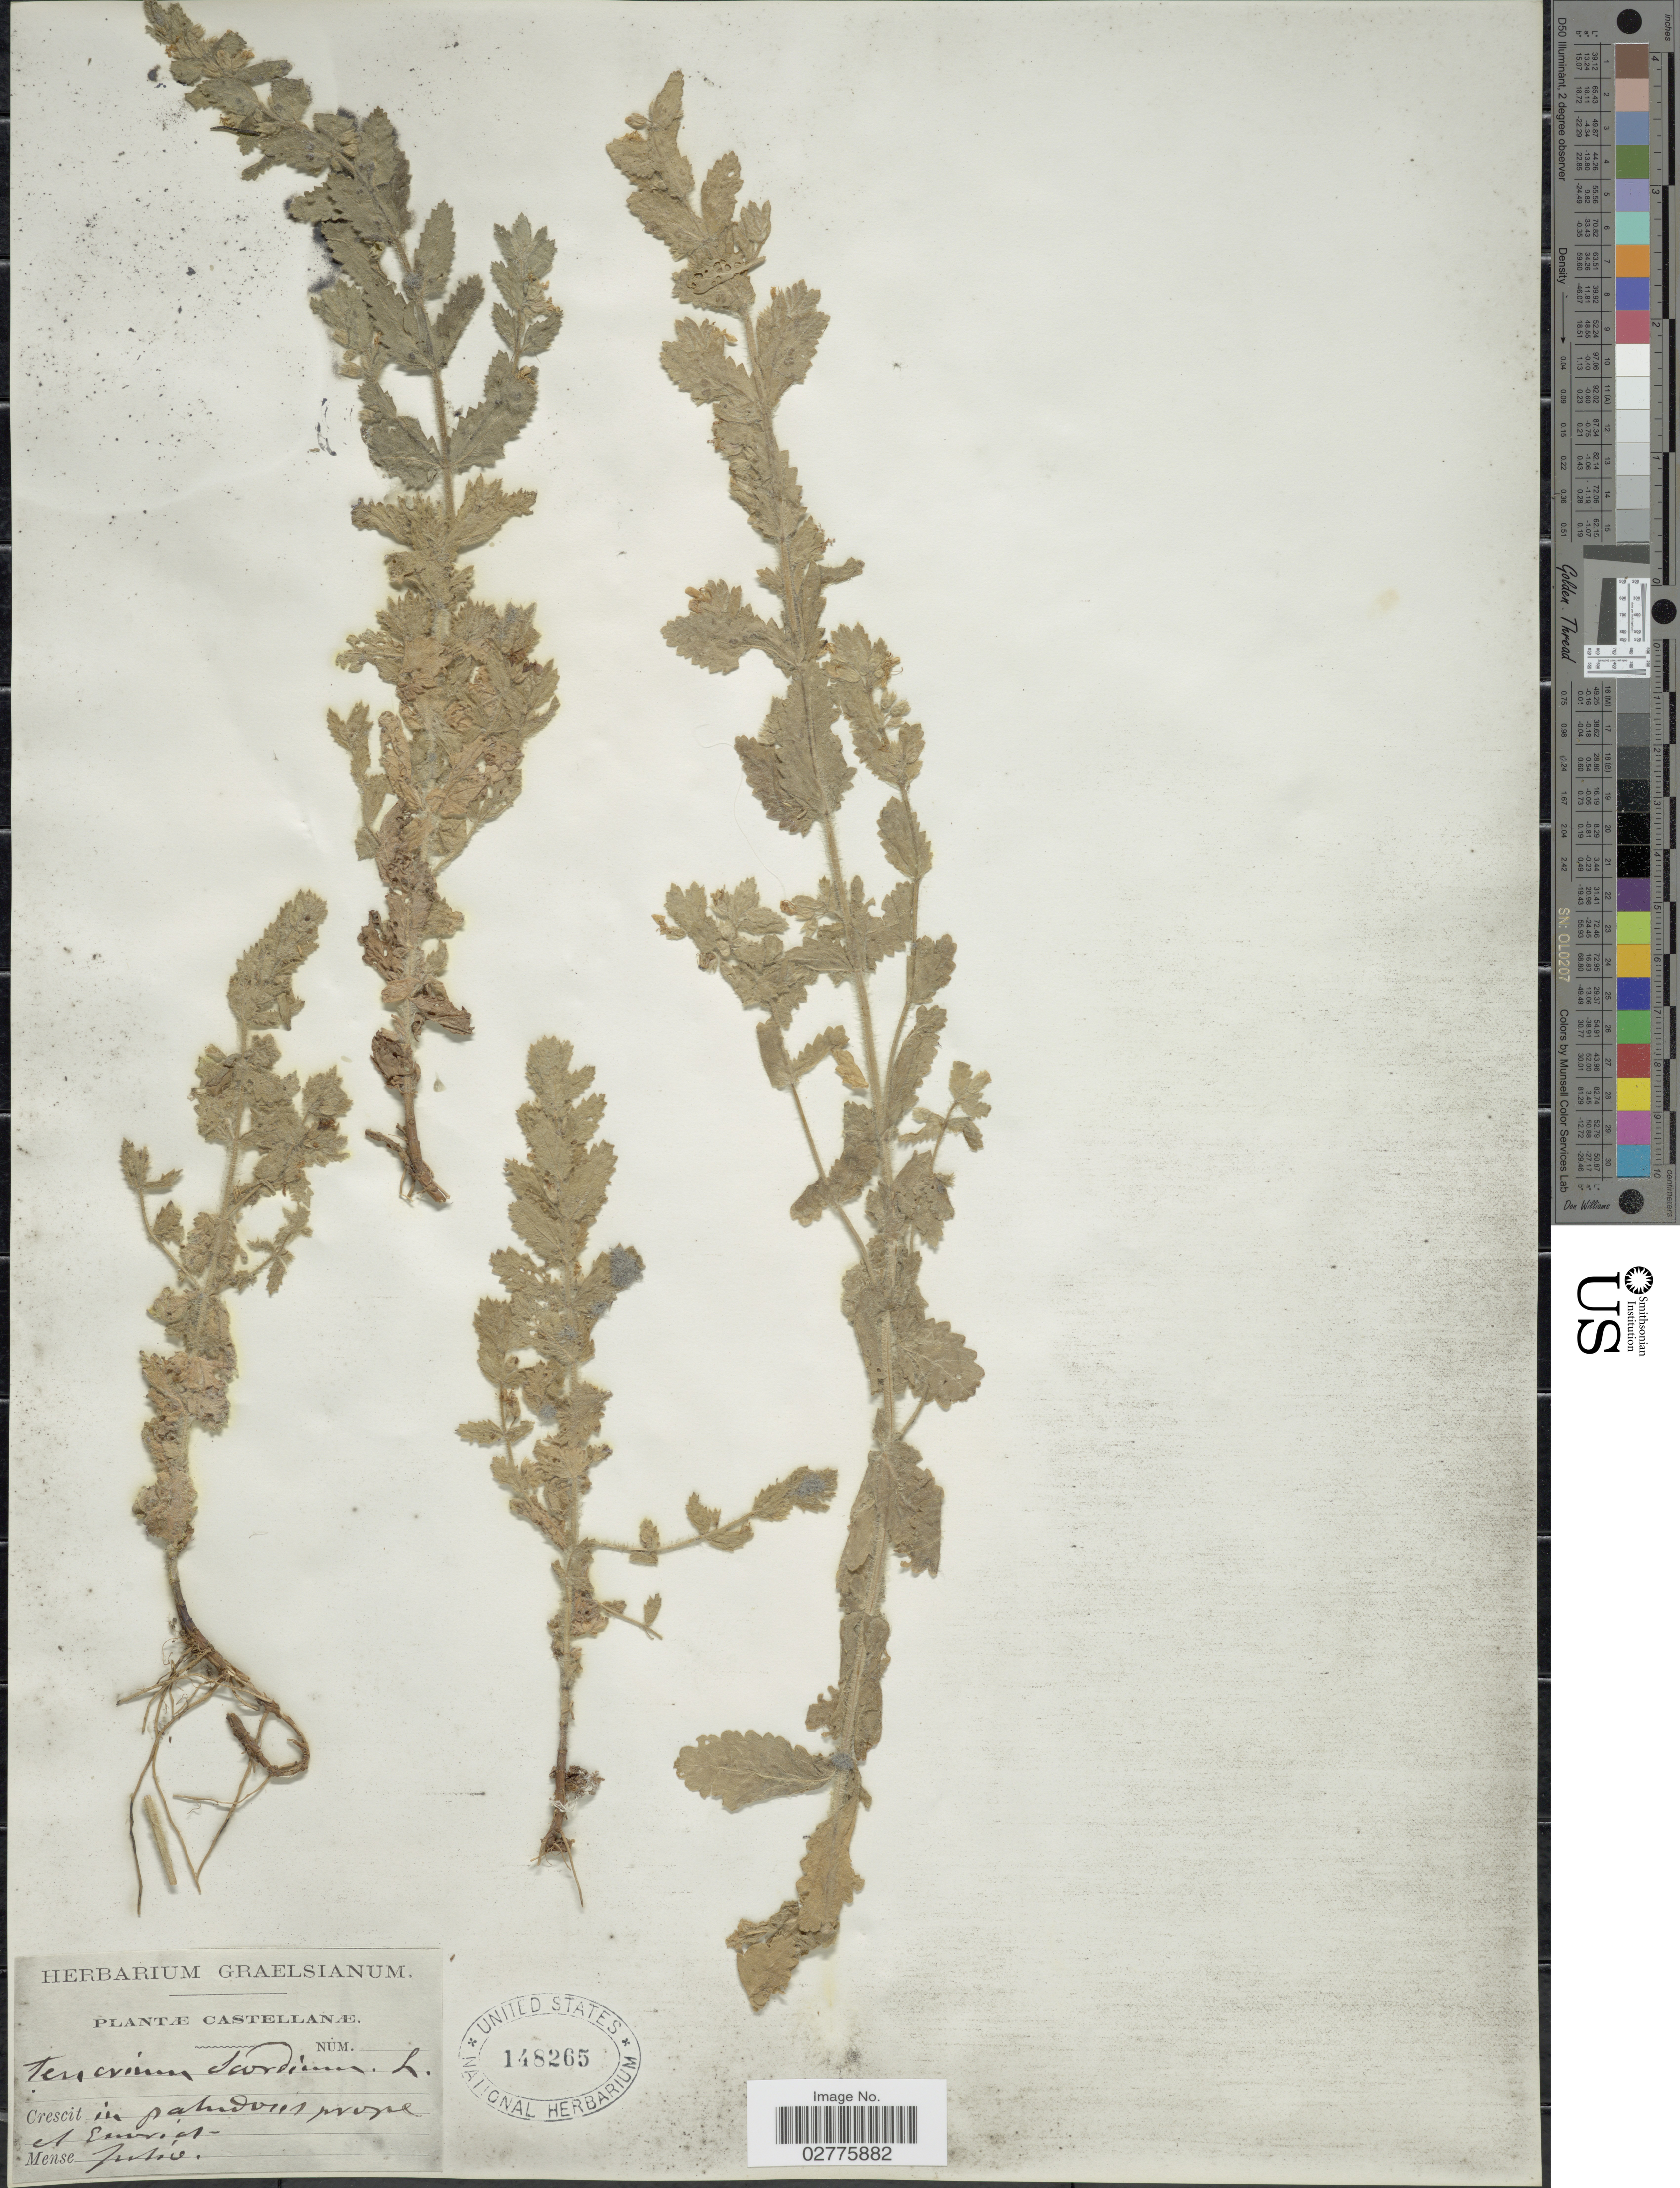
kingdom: Plantae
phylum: Tracheophyta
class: Magnoliopsida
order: Lamiales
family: Lamiaceae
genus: Teucrium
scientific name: Teucrium scordium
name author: L.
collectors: Herbarium Graelsianum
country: Spain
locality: Crescit in paludosis prope et Emrias.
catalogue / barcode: US 148265